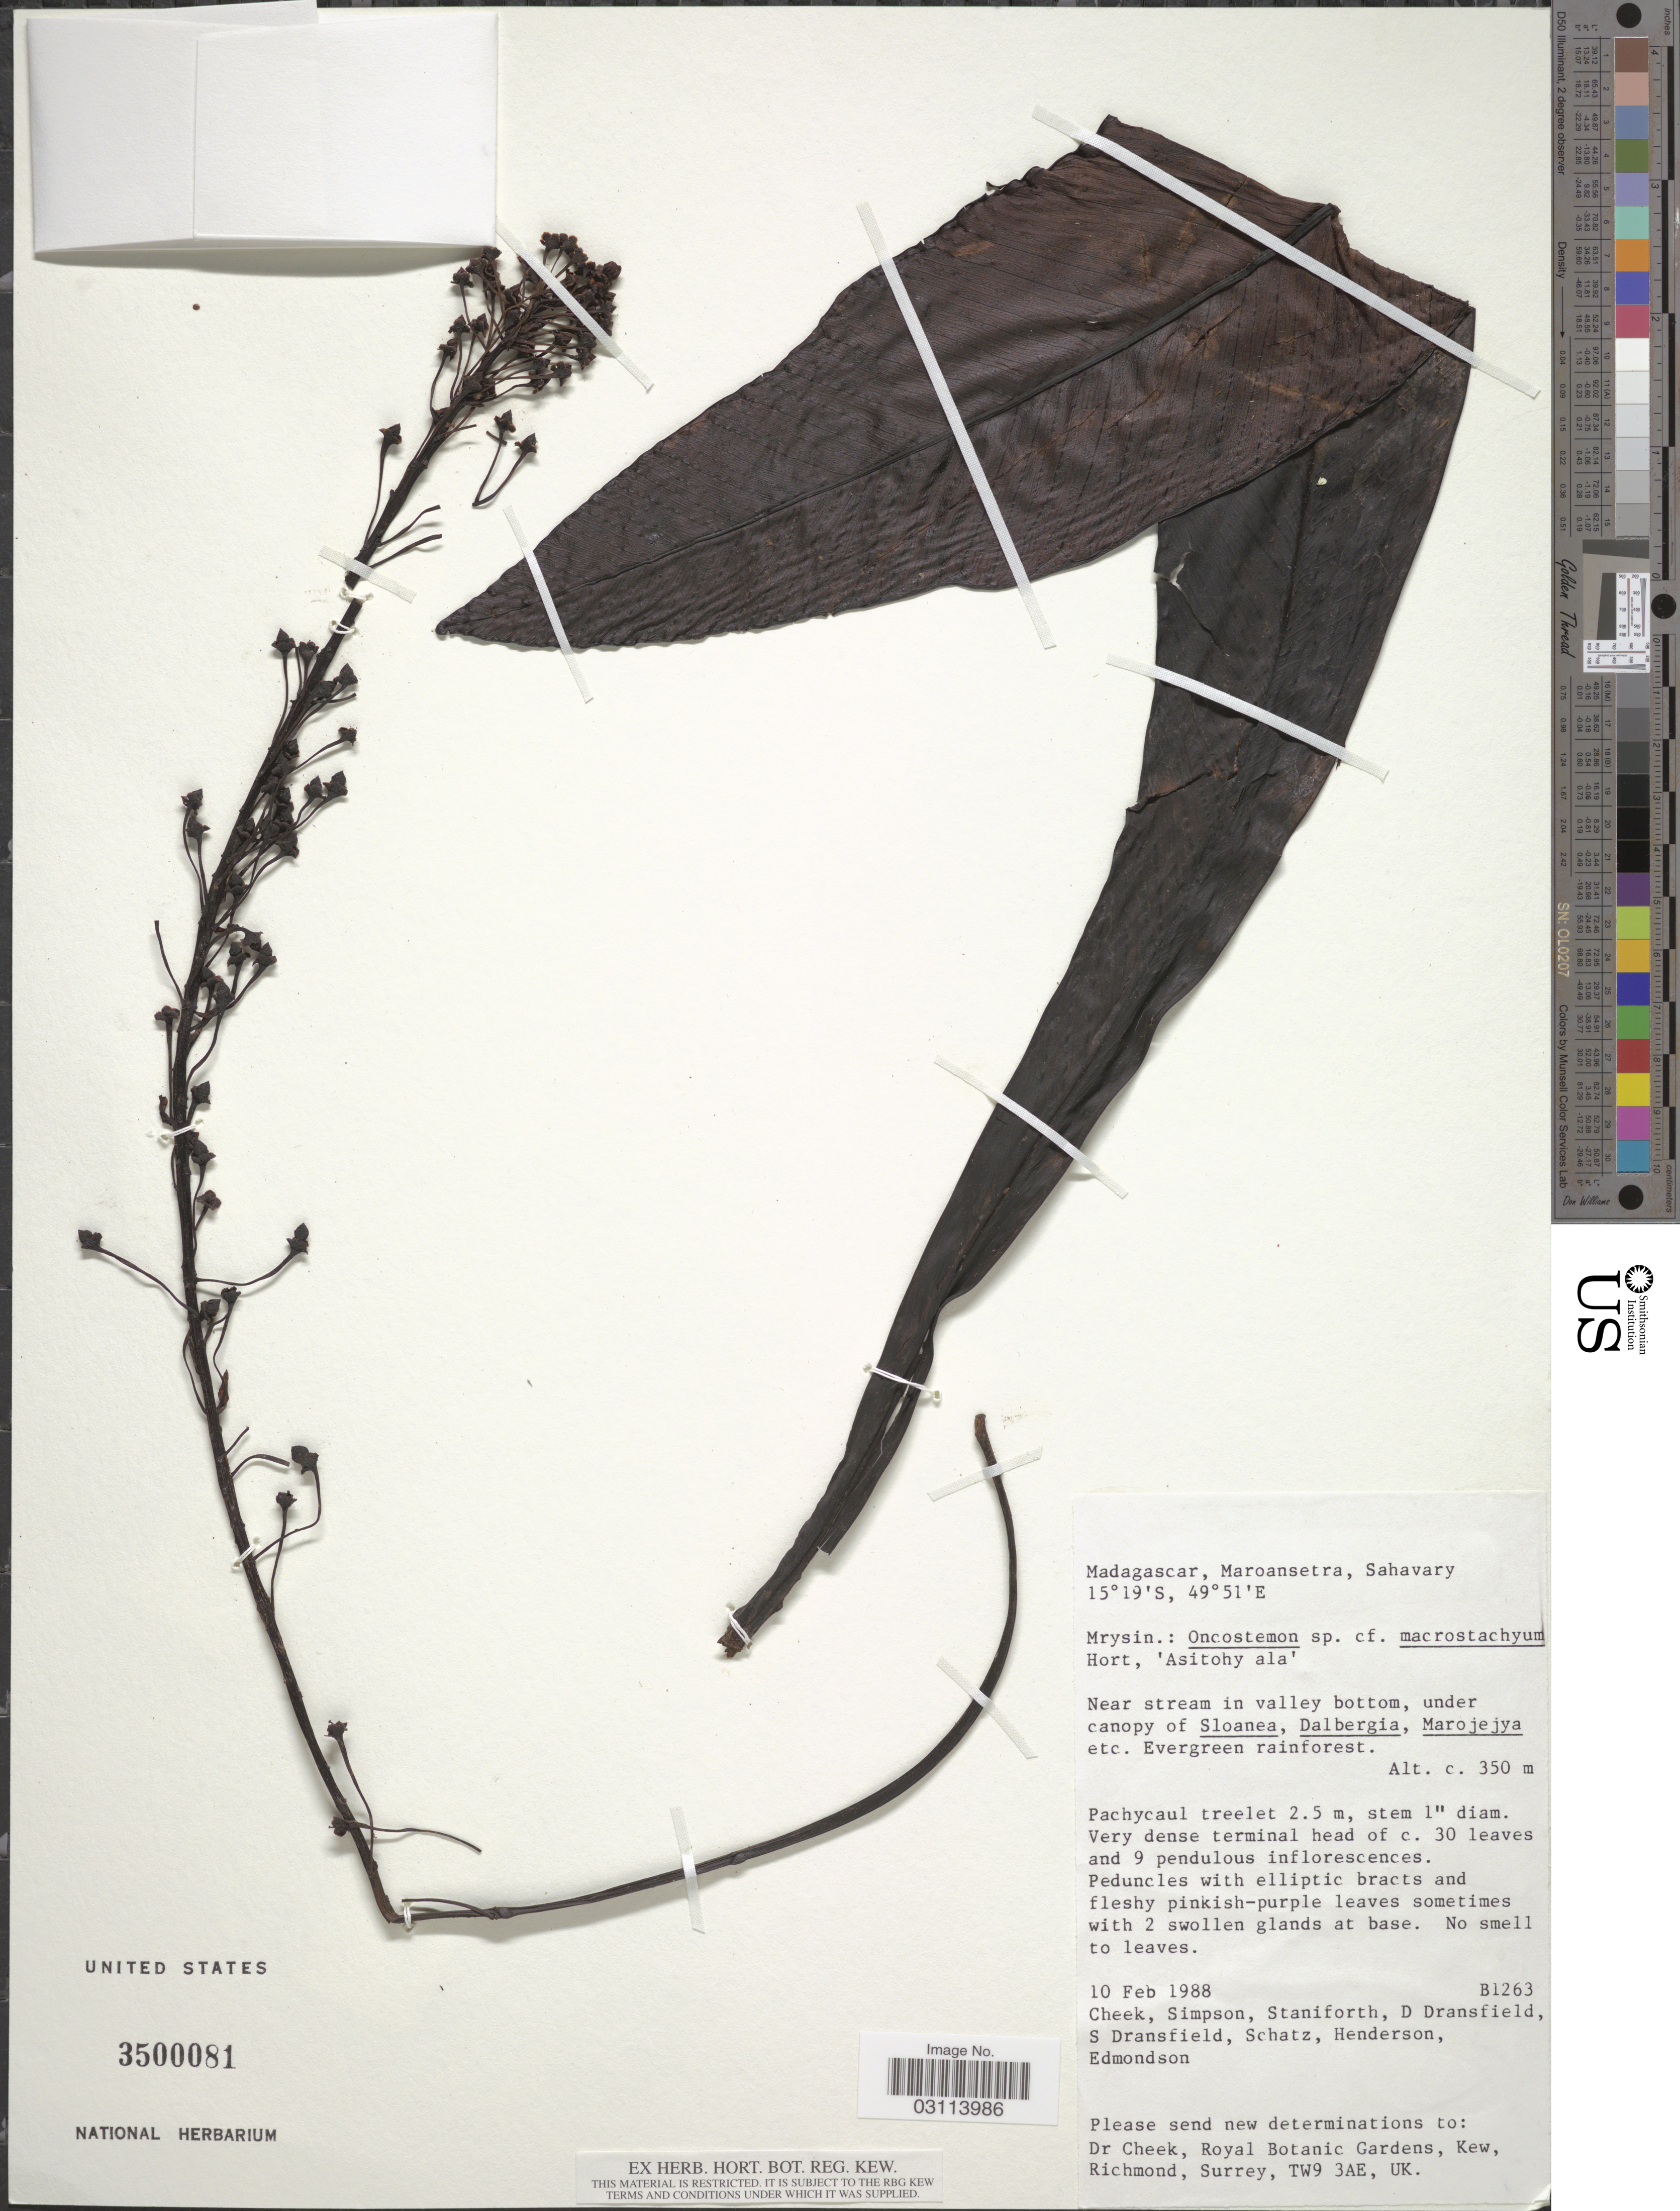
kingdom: Plantae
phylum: Tracheophyta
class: Magnoliopsida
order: Ericales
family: Primulaceae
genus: Oncostemum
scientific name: Oncostemum macrostachyum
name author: Mez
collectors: -. Cheek, Simpson, --, -. Staniforth, D. Dransfield & et al.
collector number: B1263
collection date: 1988-02-10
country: Madagascar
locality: Maroansetra, Sahavary.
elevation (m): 350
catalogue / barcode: US 3500081